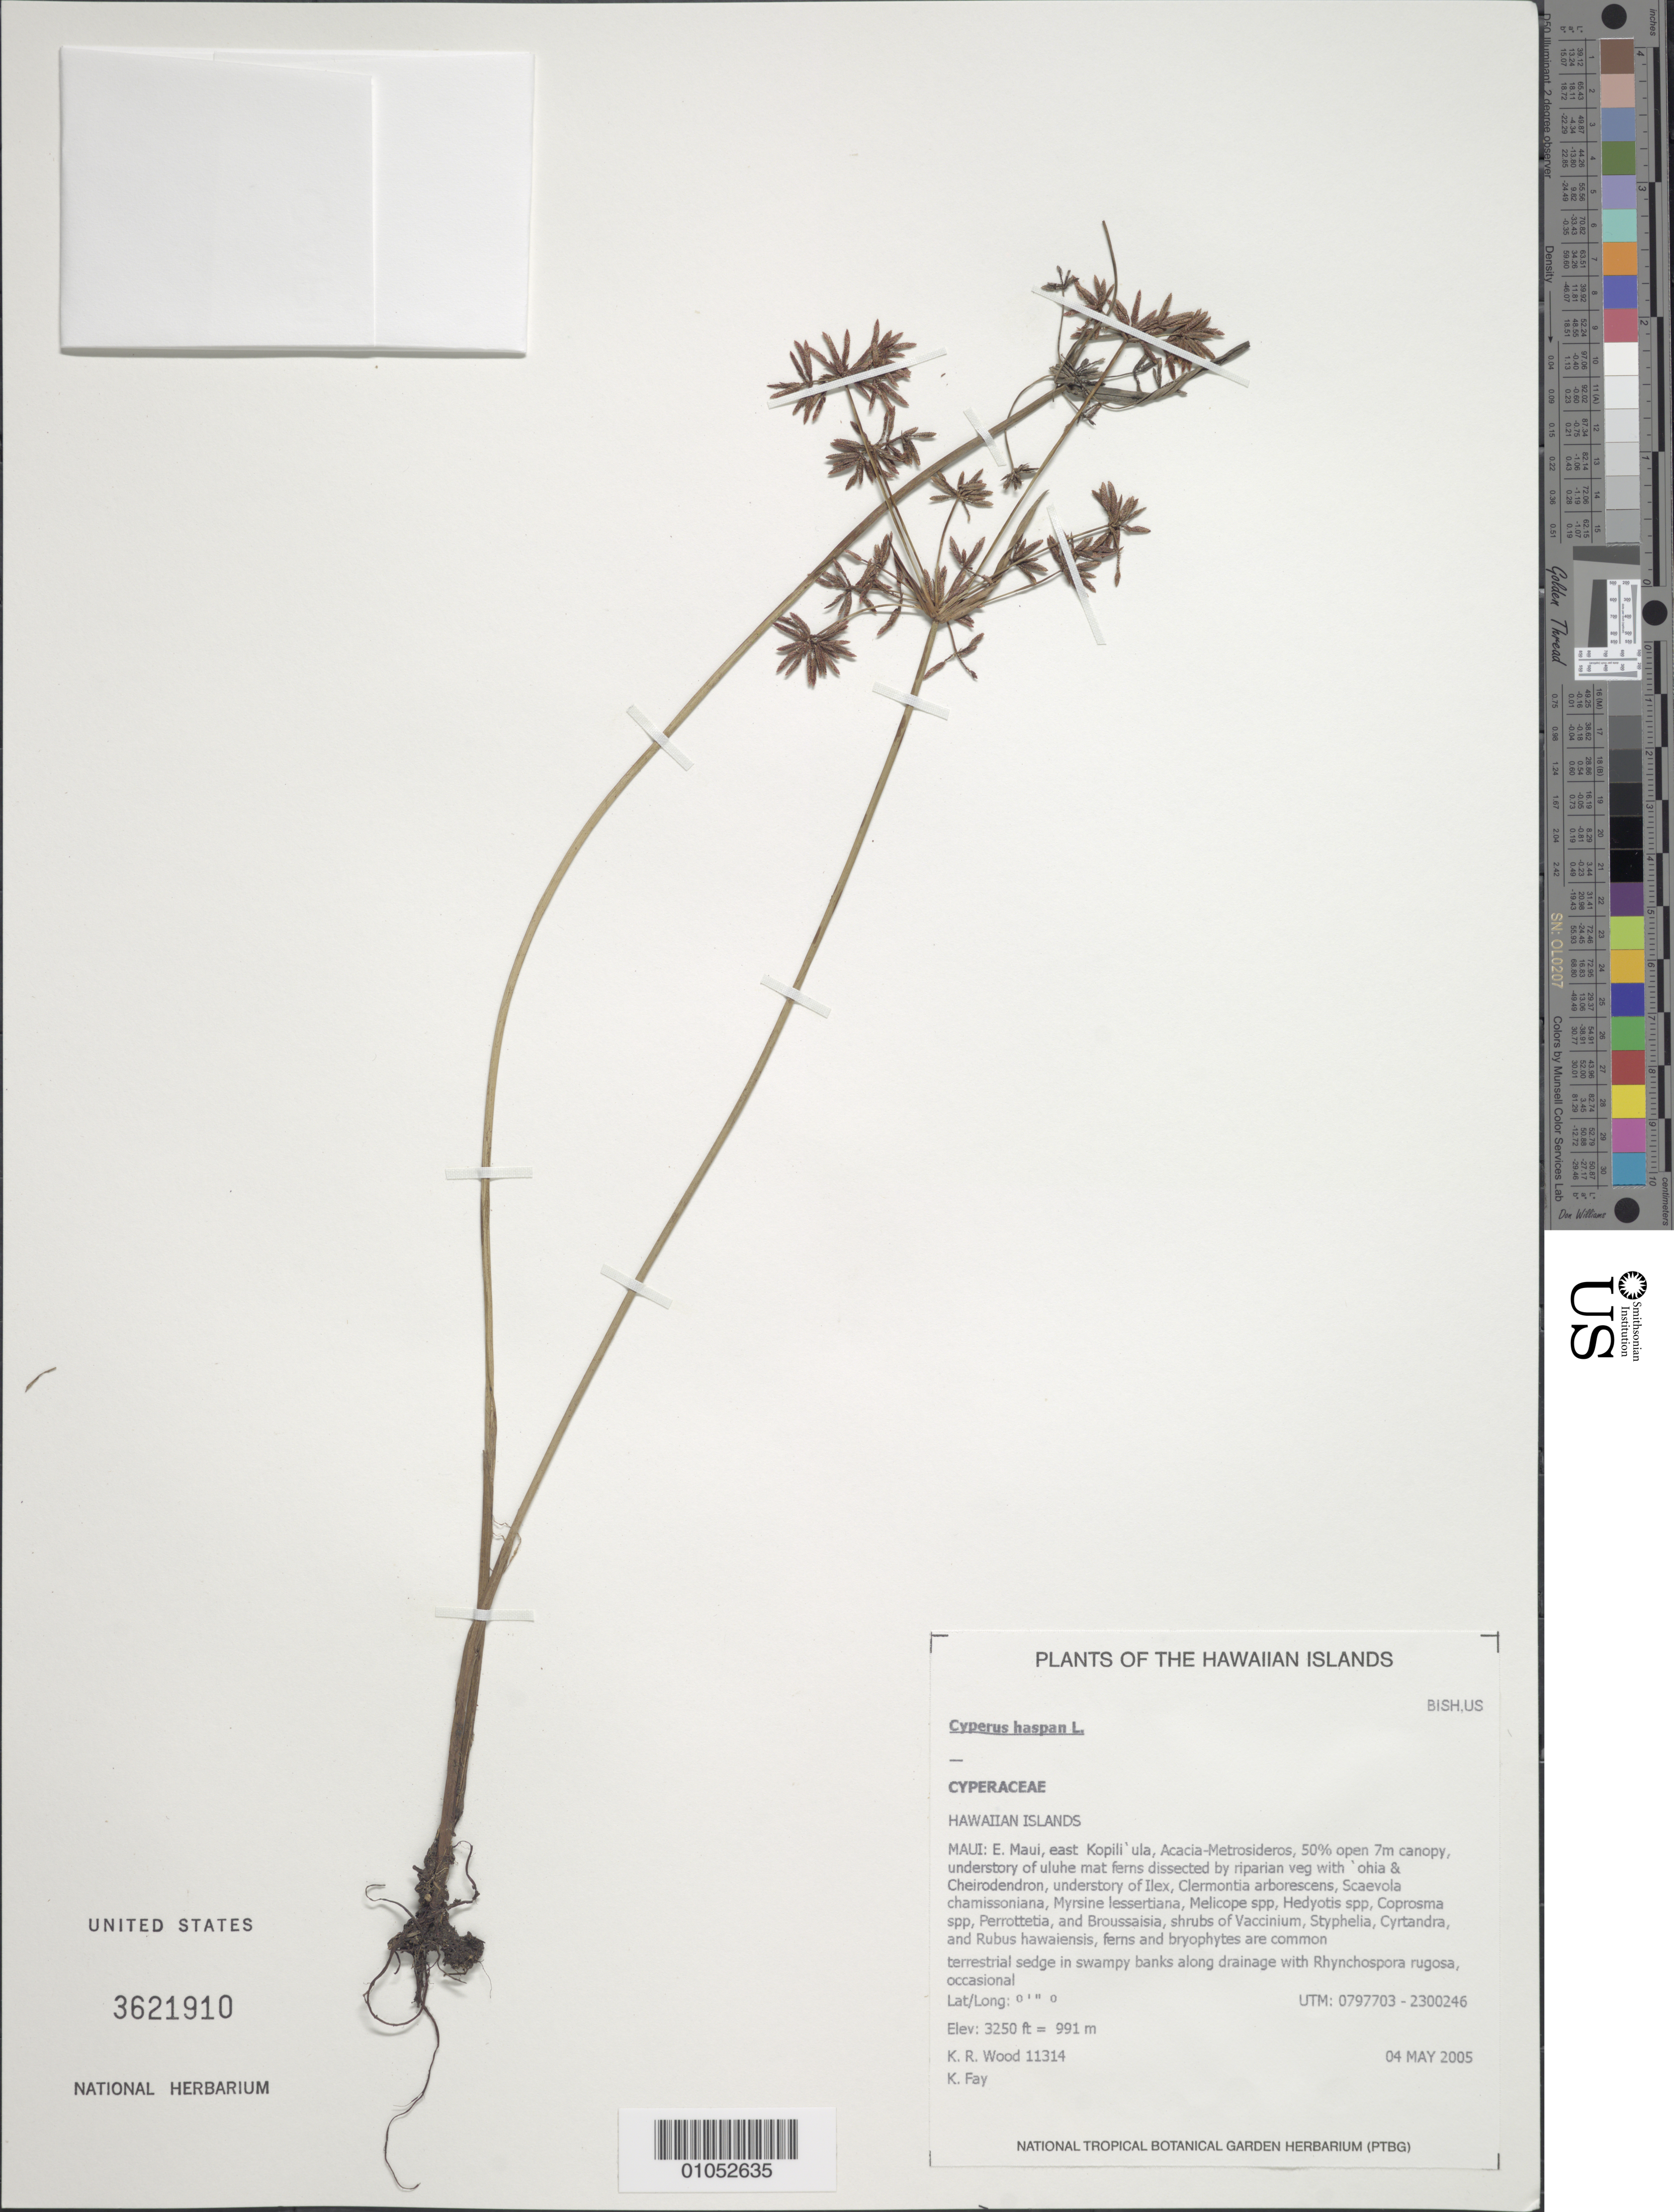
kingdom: Plantae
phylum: Tracheophyta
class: Liliopsida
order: Poales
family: Cyperaceae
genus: Cyperus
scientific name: Cyperus haspan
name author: L.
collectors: K. R. Wood & K. Fay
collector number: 11314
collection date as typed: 4 May 2005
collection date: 2005-05-04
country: United States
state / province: Hawaii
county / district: Maui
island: Maui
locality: East Maui. East Kopiliula.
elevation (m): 991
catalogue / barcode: US 3621910